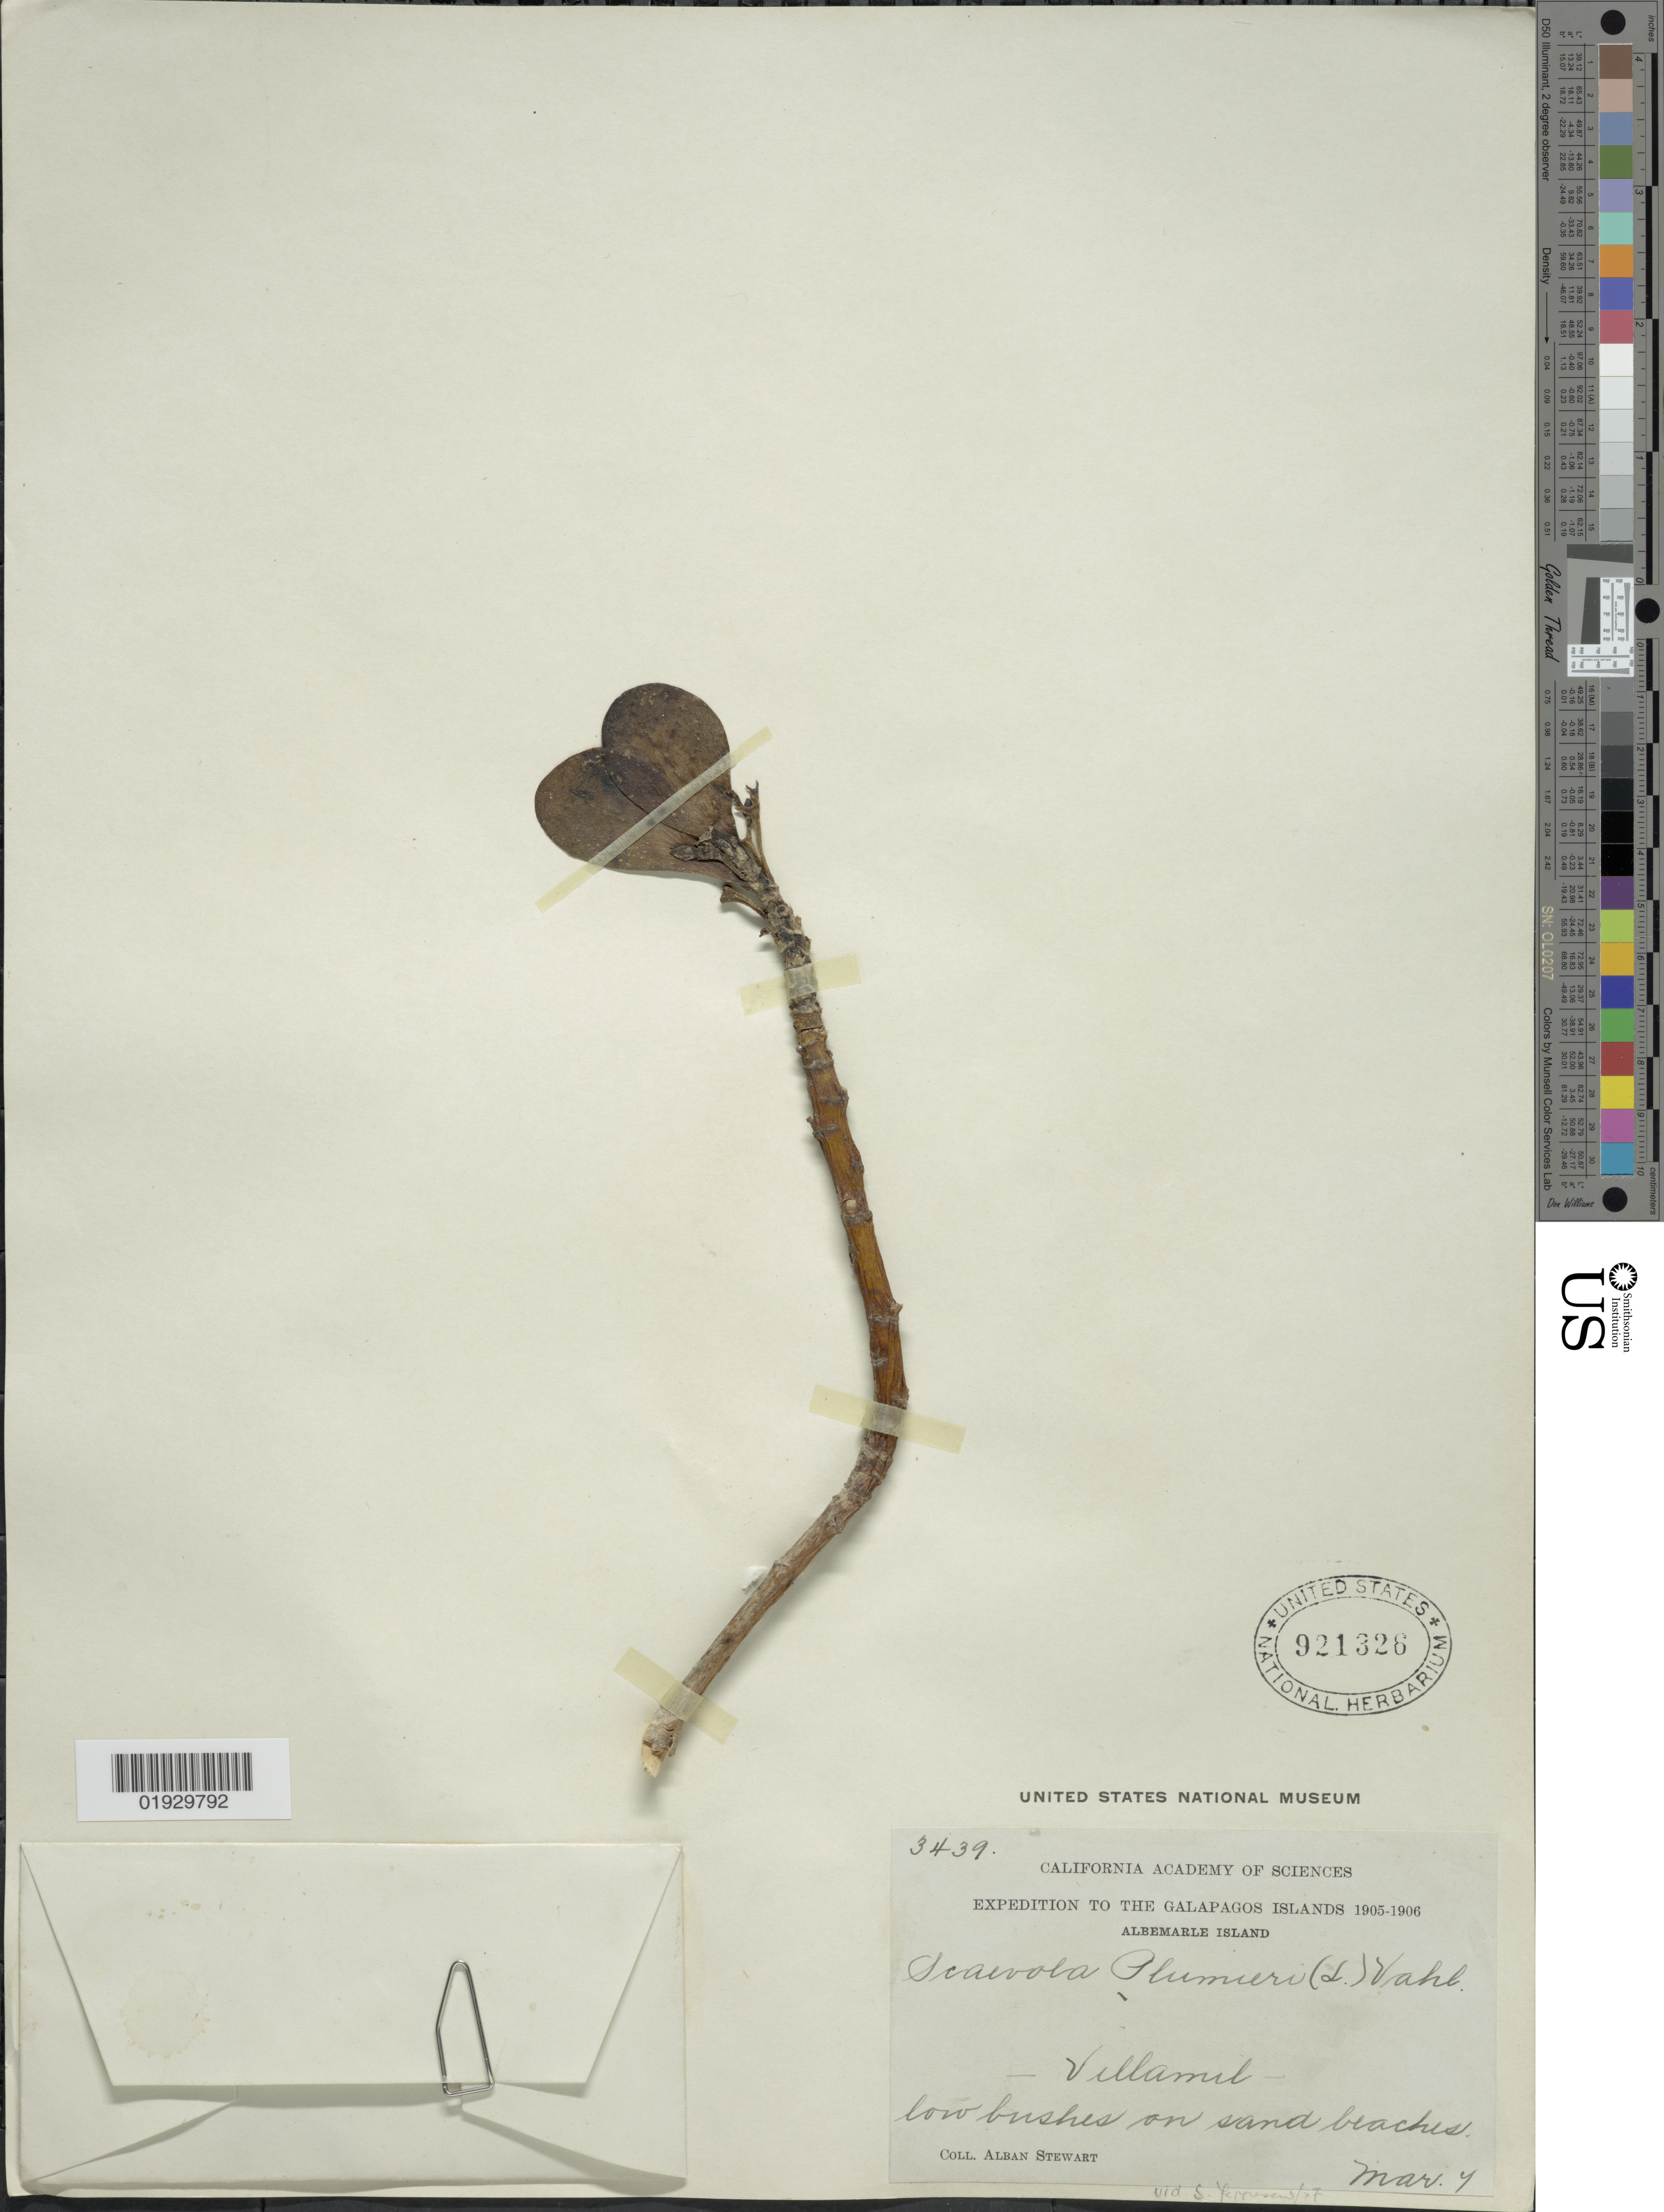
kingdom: Plantae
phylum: Tracheophyta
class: Magnoliopsida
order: Asterales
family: Goodeniaceae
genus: Scaevola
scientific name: Scaevola plumieri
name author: (L.) Vahl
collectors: A. Stewart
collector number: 3439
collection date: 1905-03-04/1906-03-04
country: Ecuador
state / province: Colón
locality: Galapagos Islands. Albemarle Island. Villamil.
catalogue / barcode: US 921326